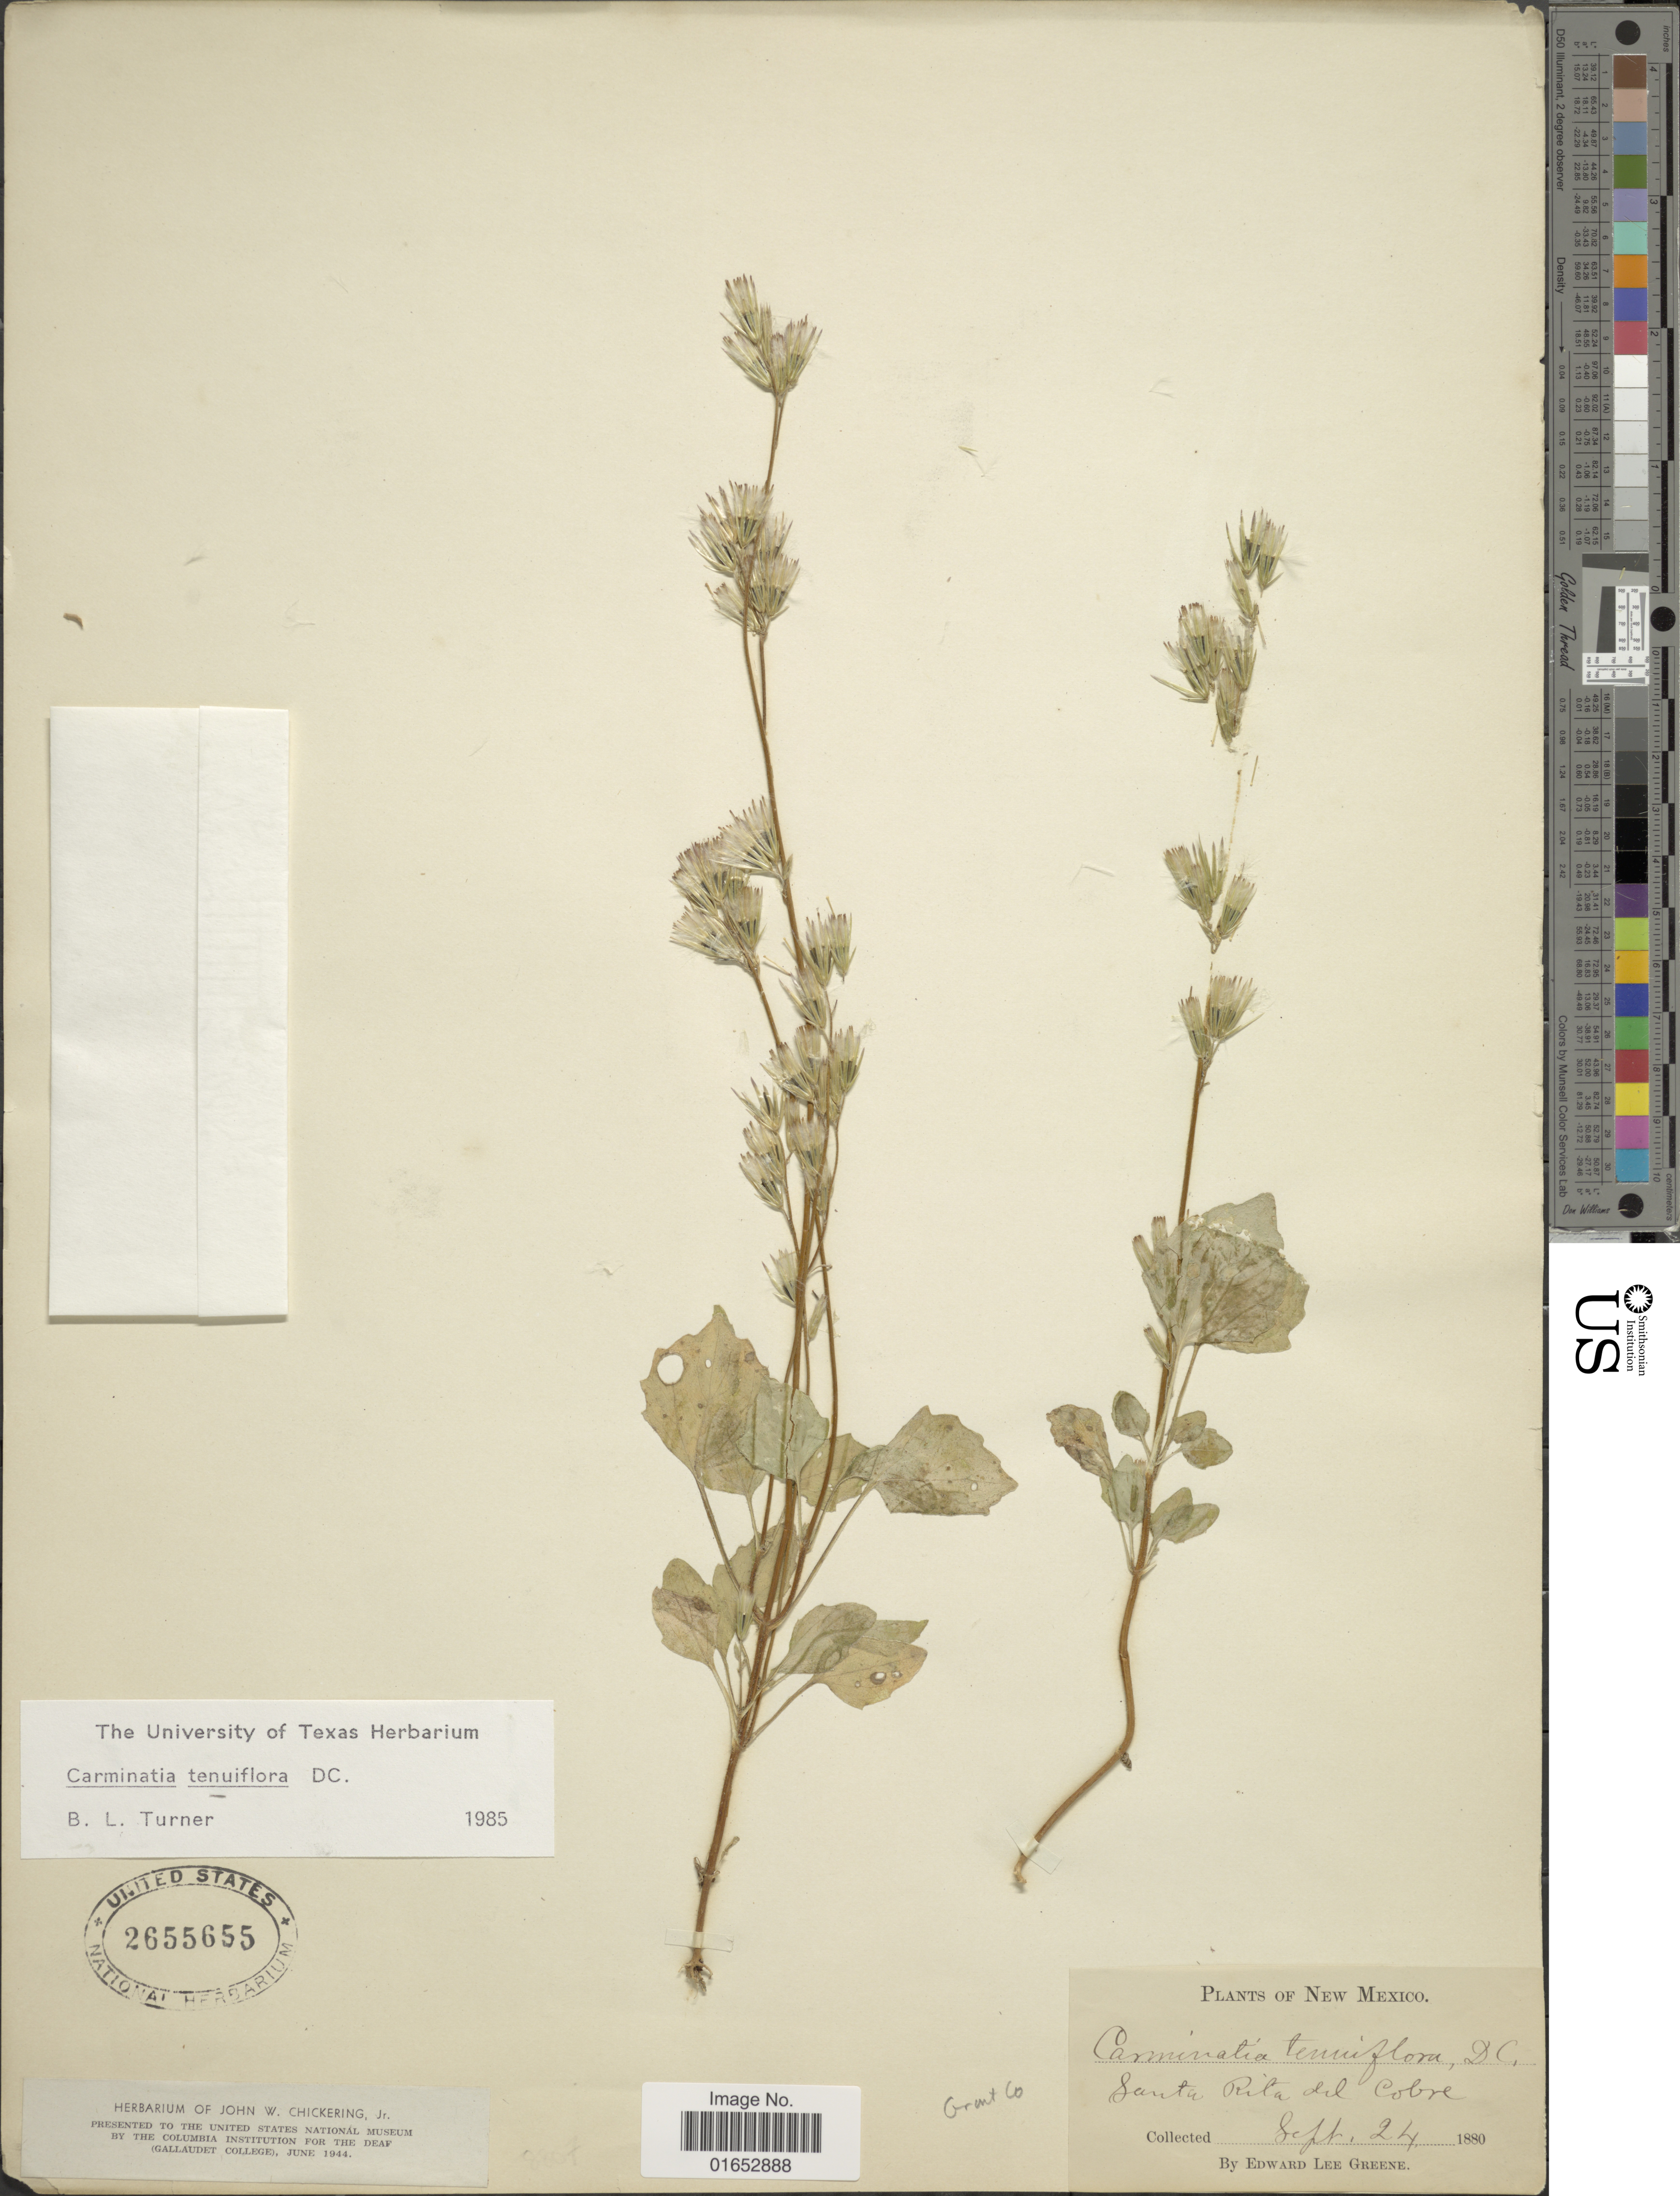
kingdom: Plantae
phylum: Tracheophyta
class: Magnoliopsida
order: Asterales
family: Asteraceae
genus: Carminatia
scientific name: Carminatia tenuiflora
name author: DC.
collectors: E. L. Greene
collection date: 1880-09-24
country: United States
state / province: New Mexico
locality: Santa Rita del Cobre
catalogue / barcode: US 2655655